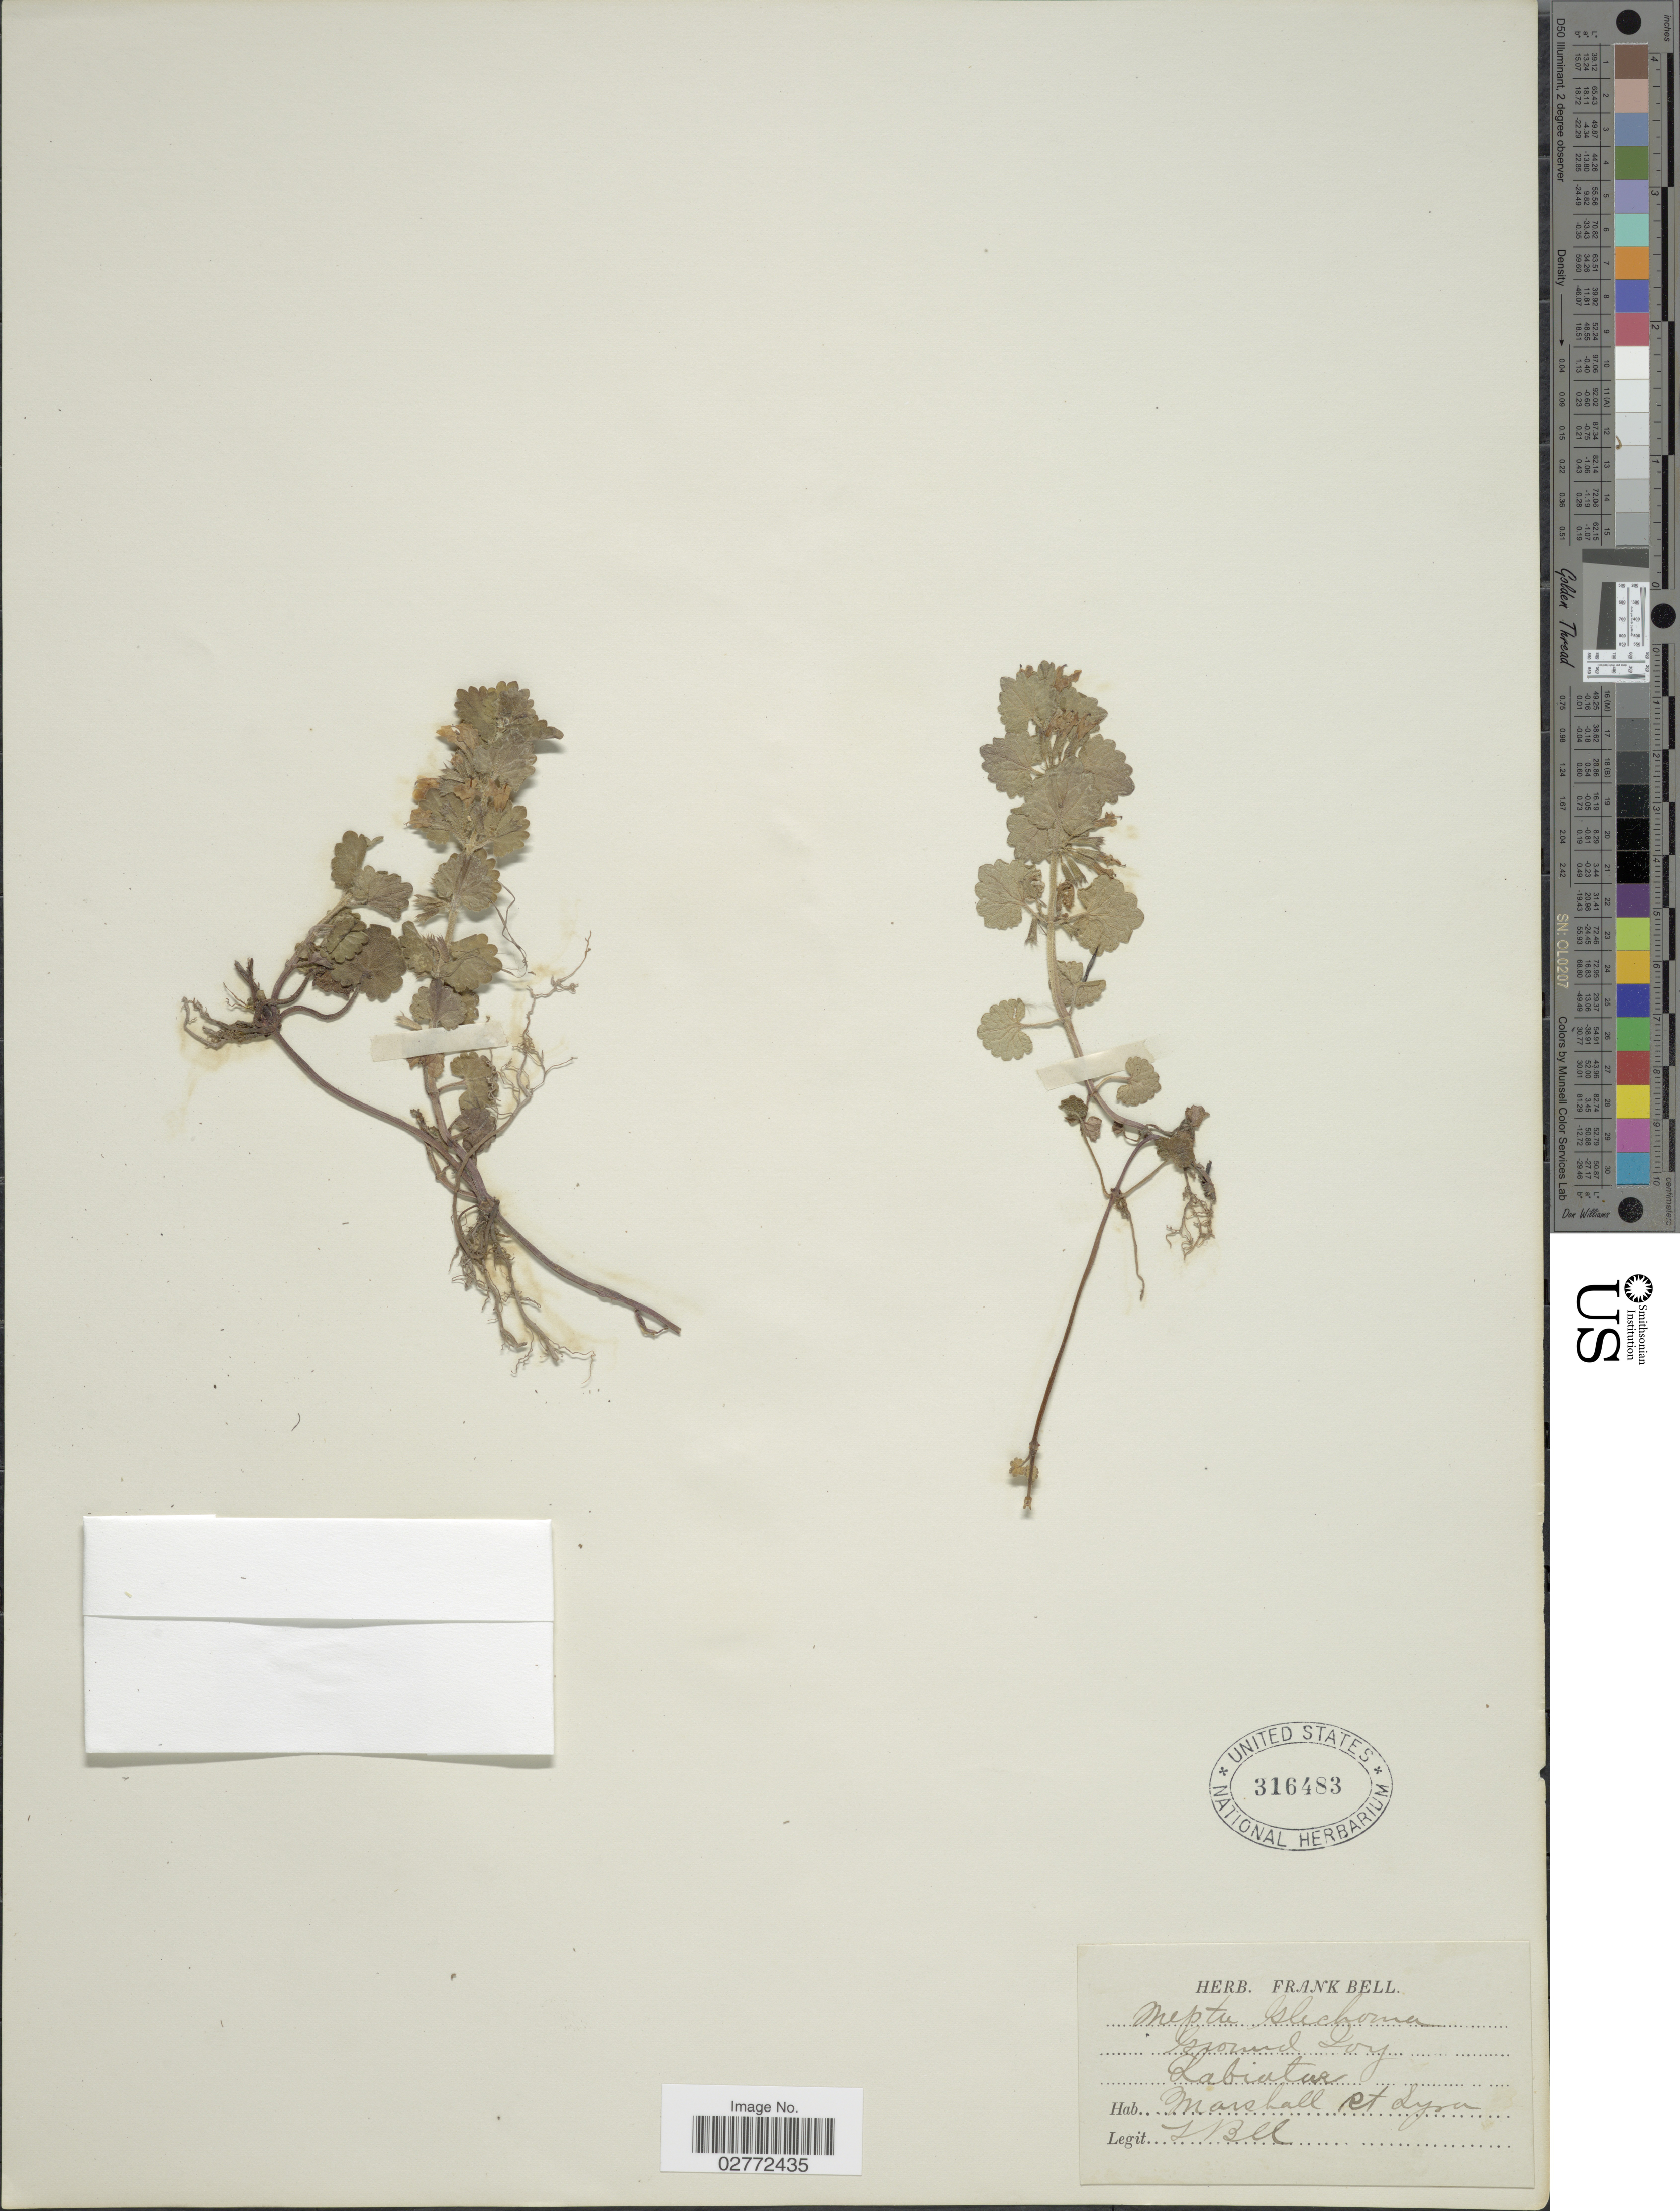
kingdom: Plantae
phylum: Tracheophyta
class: Magnoliopsida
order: Lamiales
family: Lamiaceae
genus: Glechoma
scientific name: Glechoma hederacea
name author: L.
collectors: F. Bell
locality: Marshall Rt. Lysa.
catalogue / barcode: US 316483